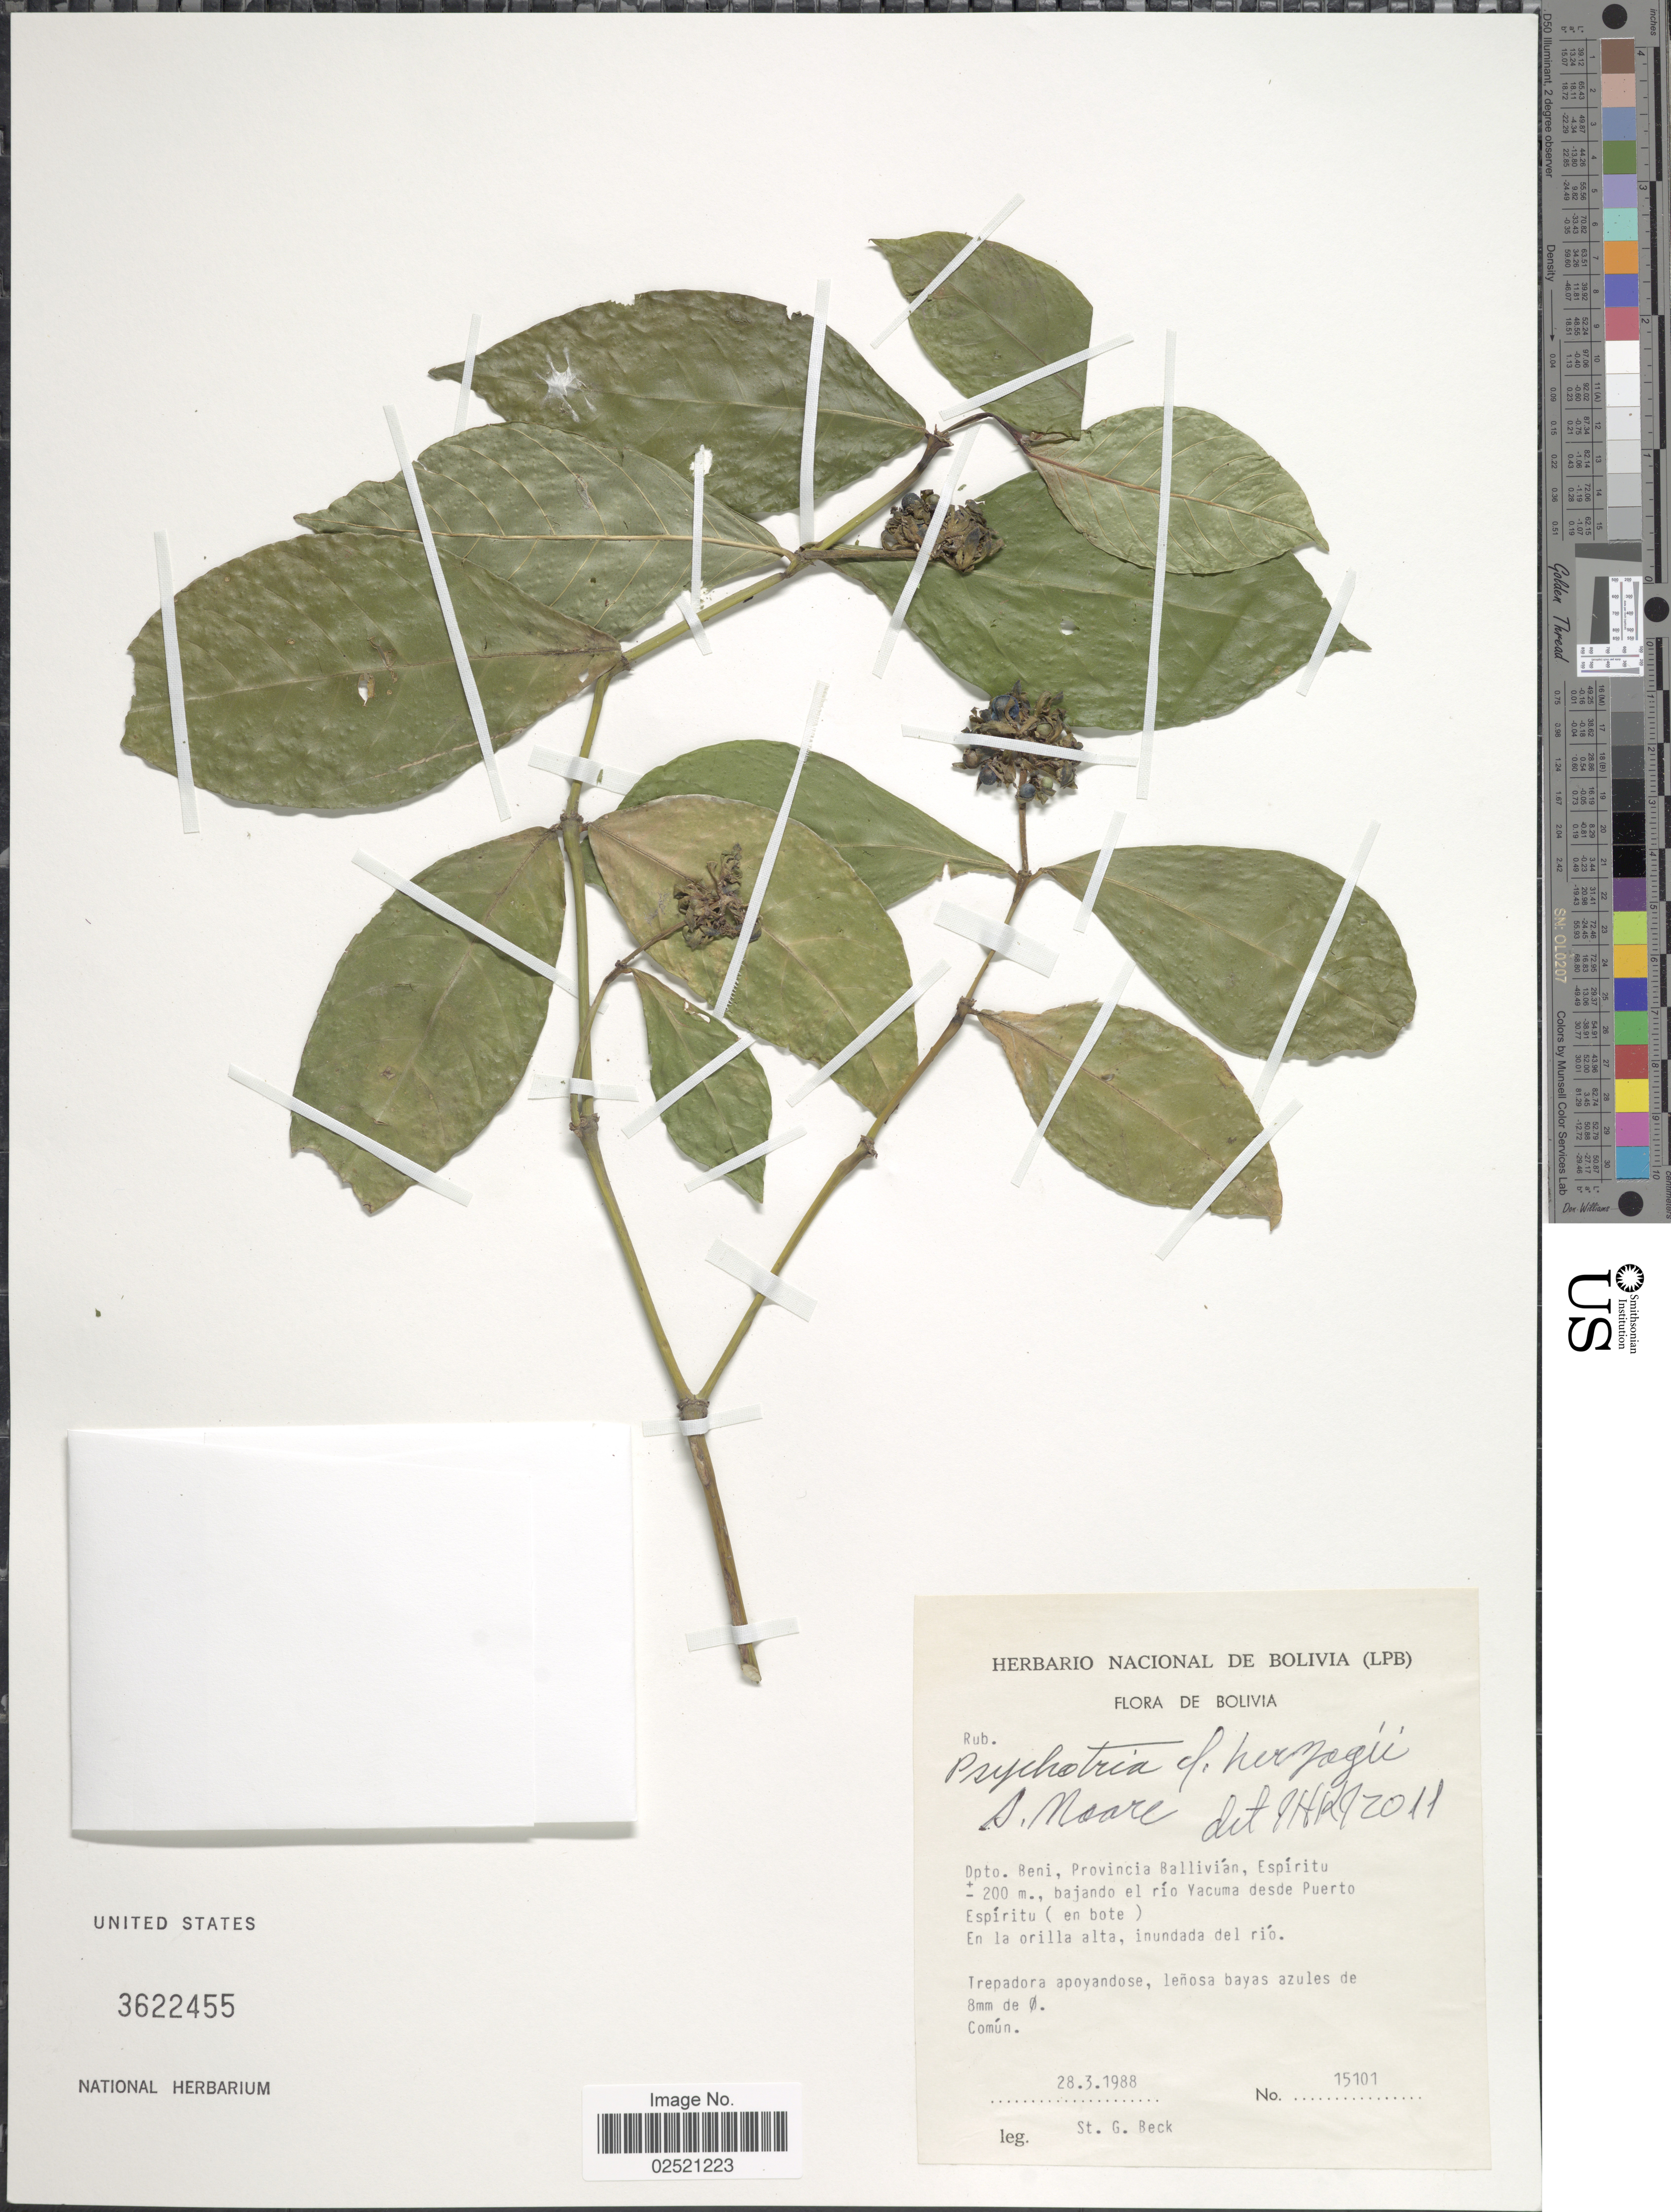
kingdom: Plantae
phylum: Tracheophyta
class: Magnoliopsida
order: Gentianales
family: Rubiaceae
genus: Psychotria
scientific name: Psychotria herzogii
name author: S. Moore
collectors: S. G. Beck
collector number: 15101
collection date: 1988-03-28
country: Bolivia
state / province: Beni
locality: Provincia Ballivian, Espiritu, bajando el rio Yacuma, desde Puerto Espiritu (en bote).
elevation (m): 200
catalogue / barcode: US 3622455